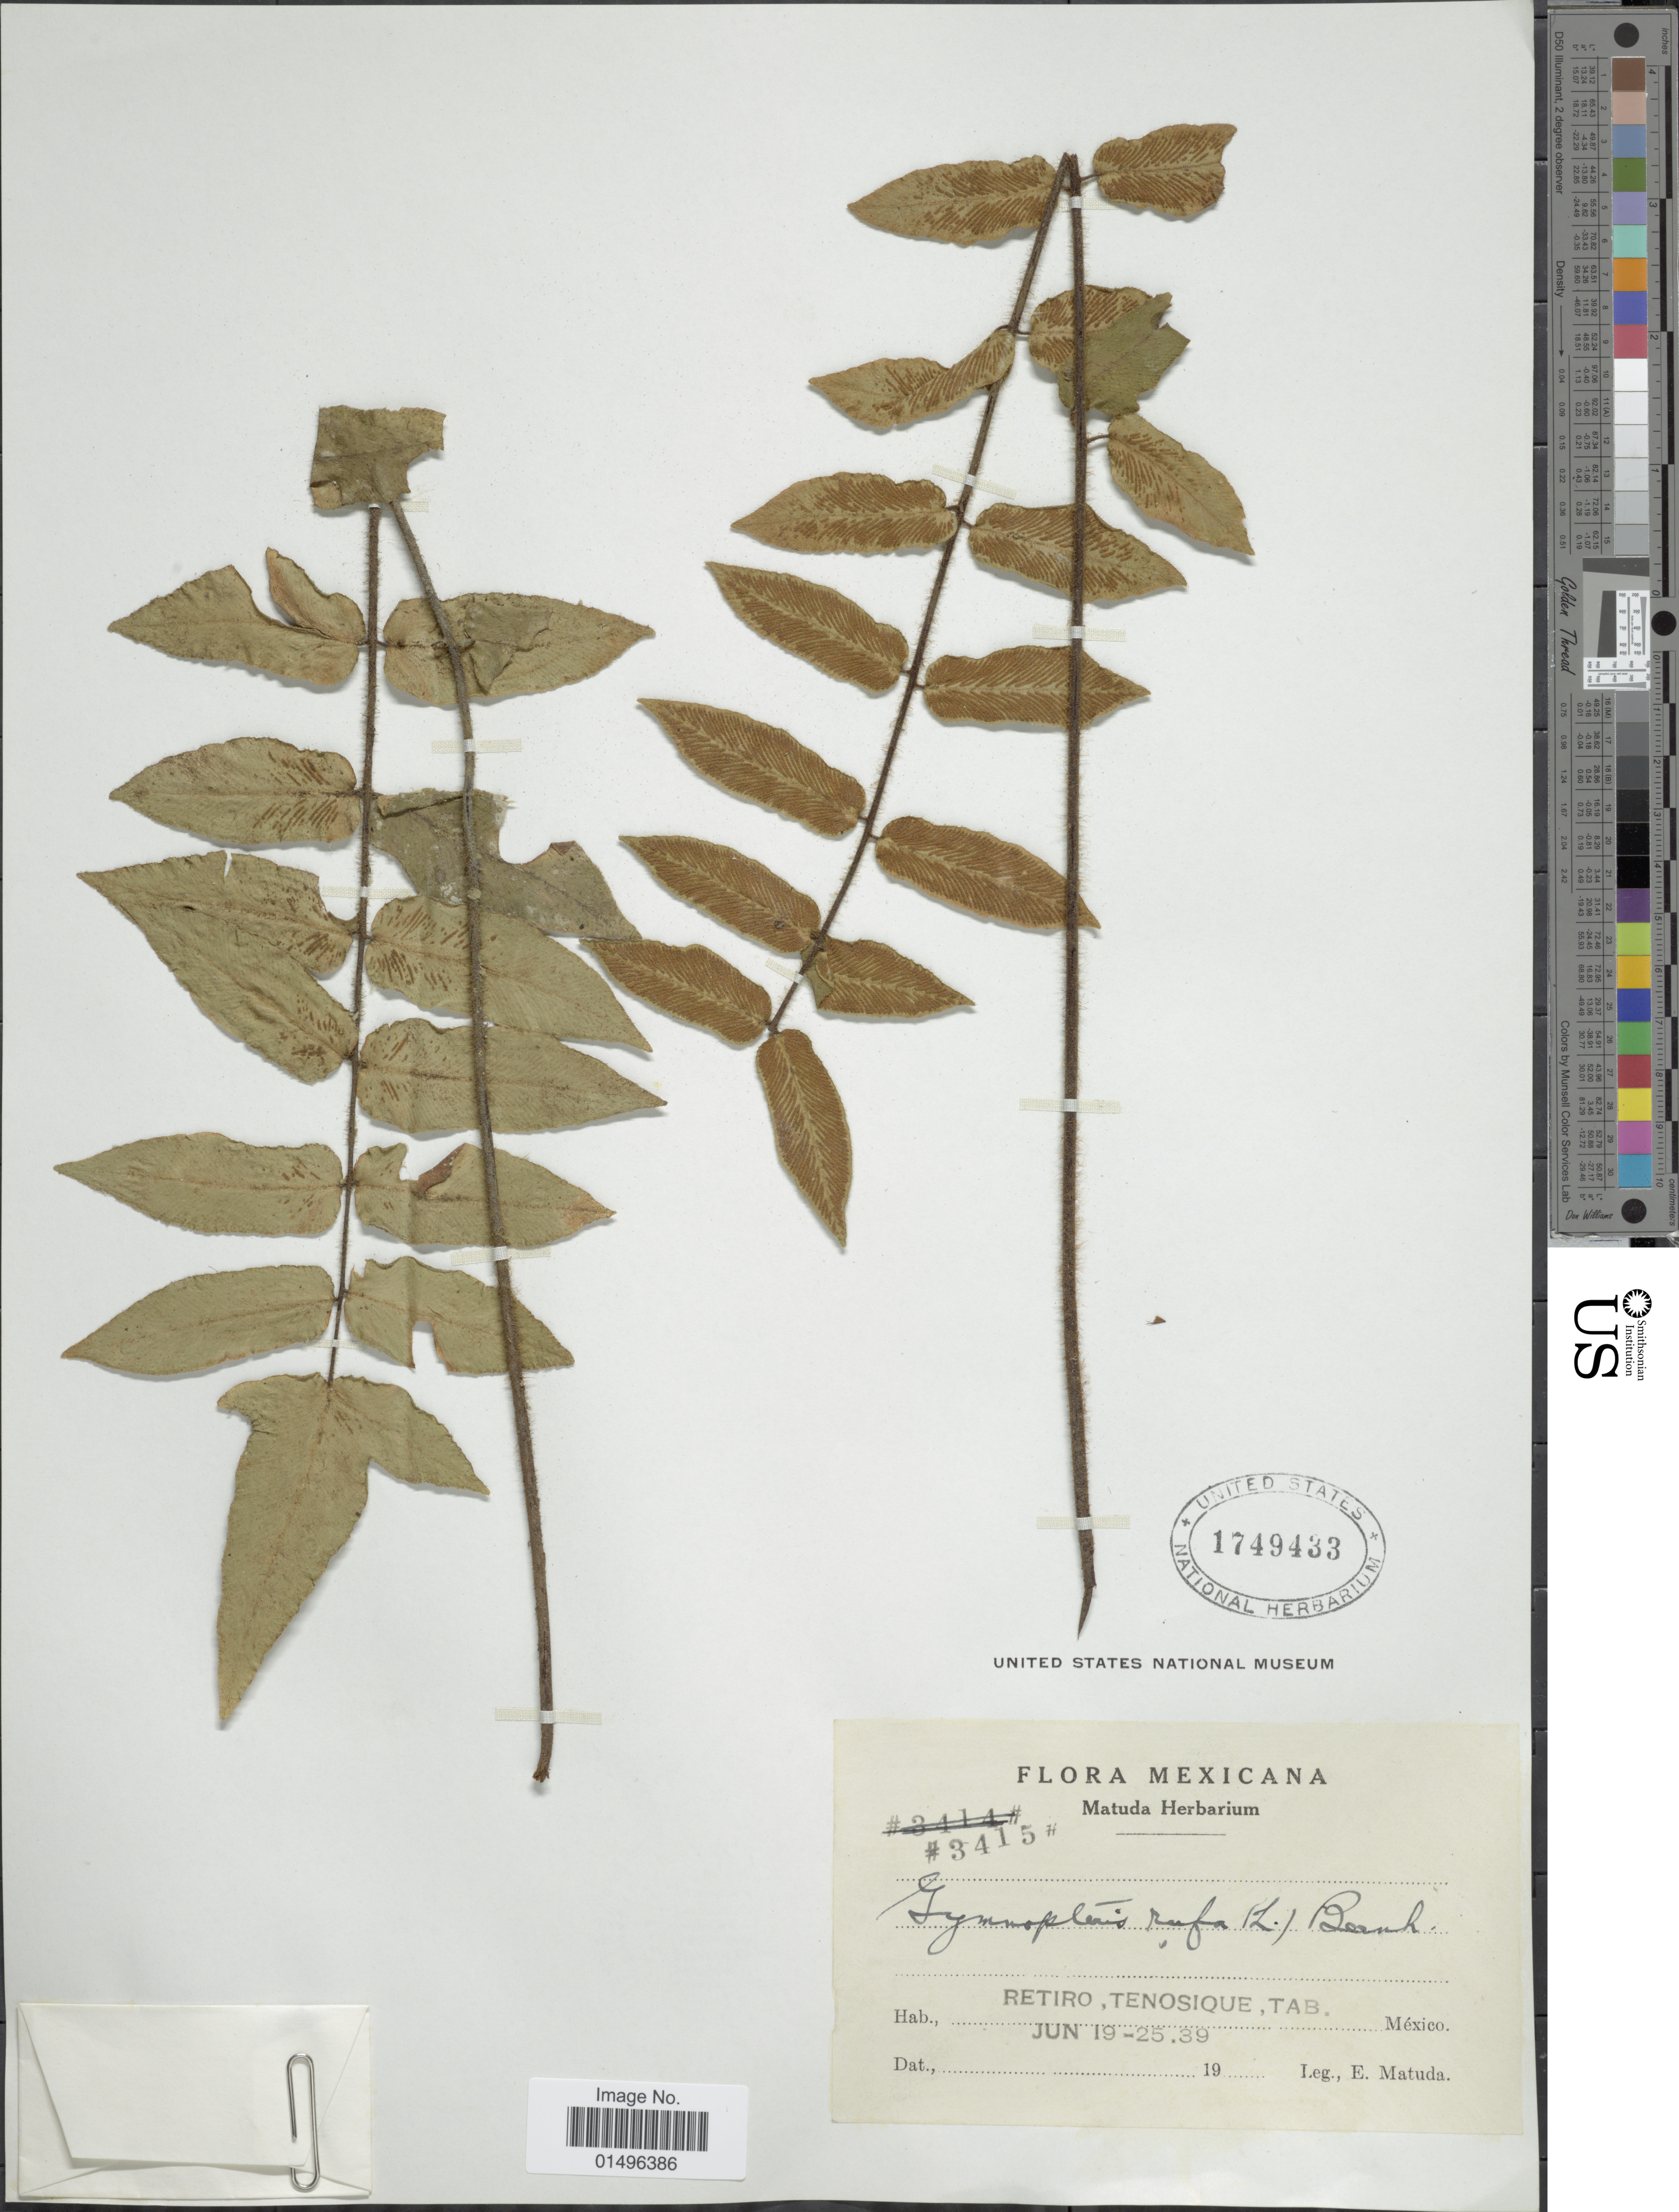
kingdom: Plantae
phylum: Tracheophyta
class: Polypodiopsida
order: Polypodiales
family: Pteridaceae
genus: Hemionitis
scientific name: Hemionitis rufa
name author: (L.) Sw.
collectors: E. Matuda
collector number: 3415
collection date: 1939-06-19/1939-06-25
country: Mexico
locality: Mexicana, Retiro, Tenosique, Tab. Mexico.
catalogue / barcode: US 1749433